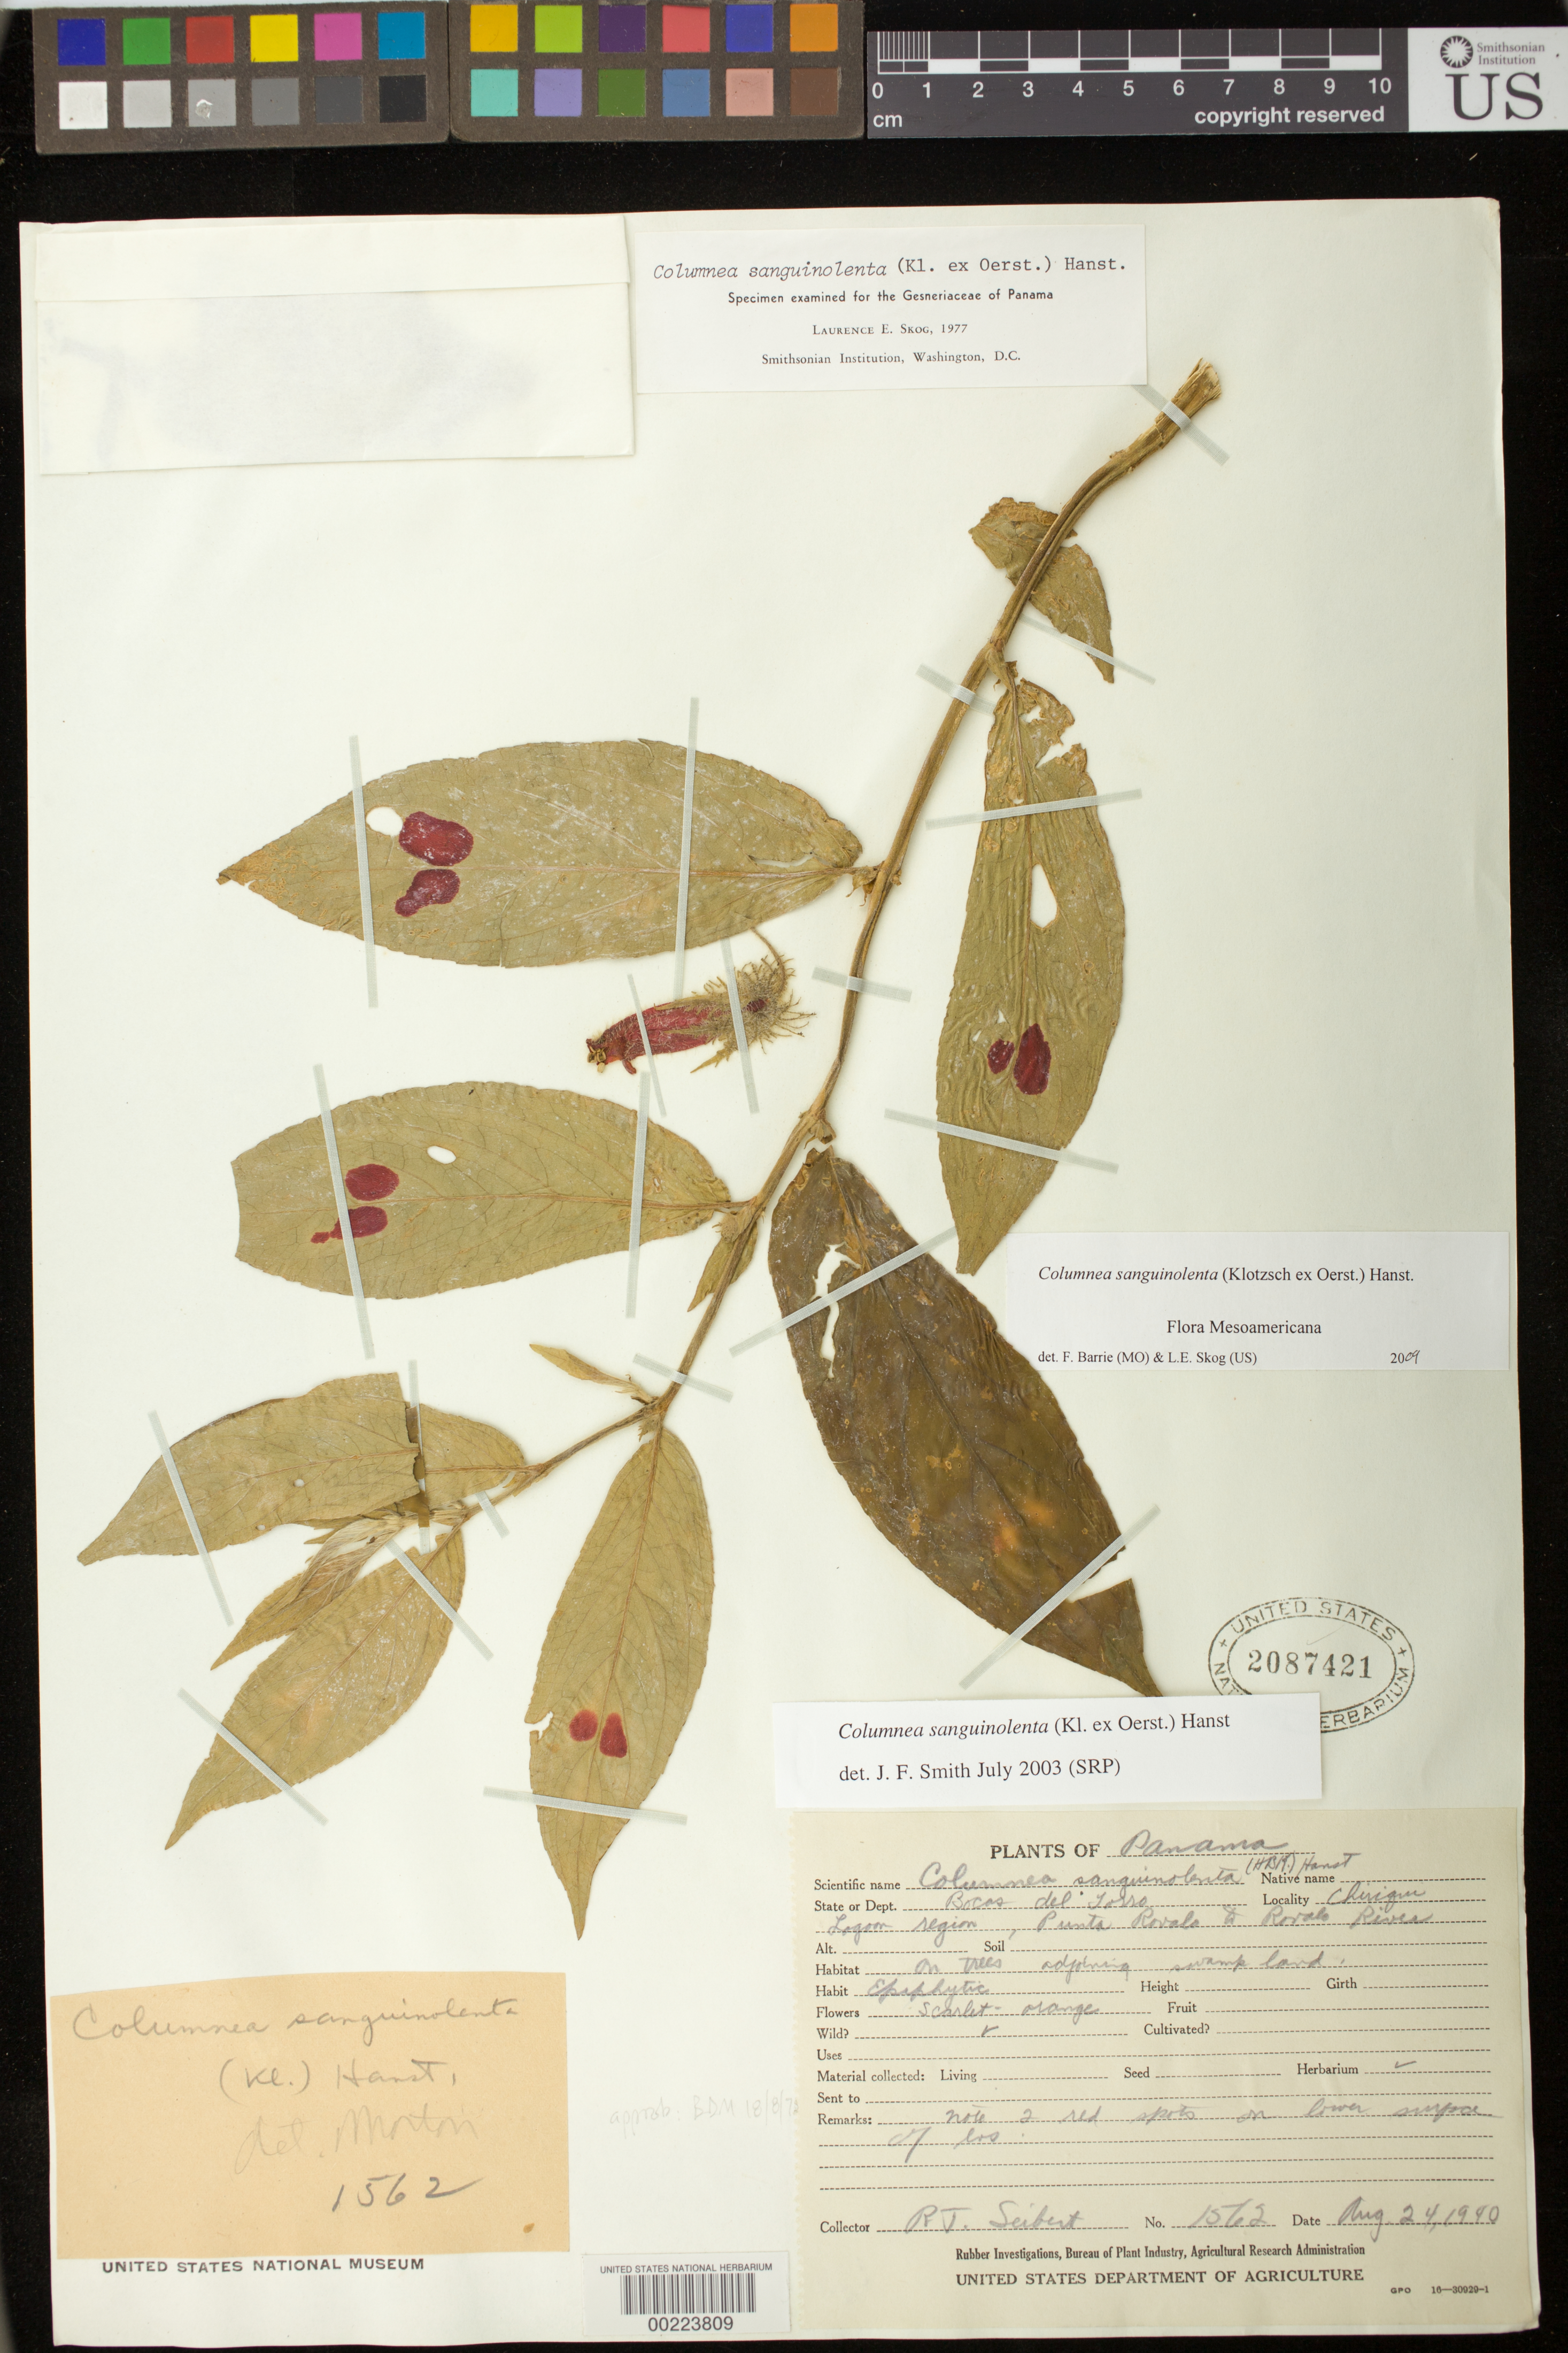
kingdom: Plantae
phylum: Tracheophyta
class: Magnoliopsida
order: Lamiales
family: Gesneriaceae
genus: Columnea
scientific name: Columnea sanguinolenta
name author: (Klotzsch ex Oerst.) Hanst.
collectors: R. J. Seibert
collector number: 1562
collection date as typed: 24 Aug 1940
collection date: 1940-08-24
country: Panama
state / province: Bocas del Toro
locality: Chiriqui, Lagoon region, Punta Rovala to Rovalo River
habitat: On trees adjoining swamp land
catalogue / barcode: US 2087421